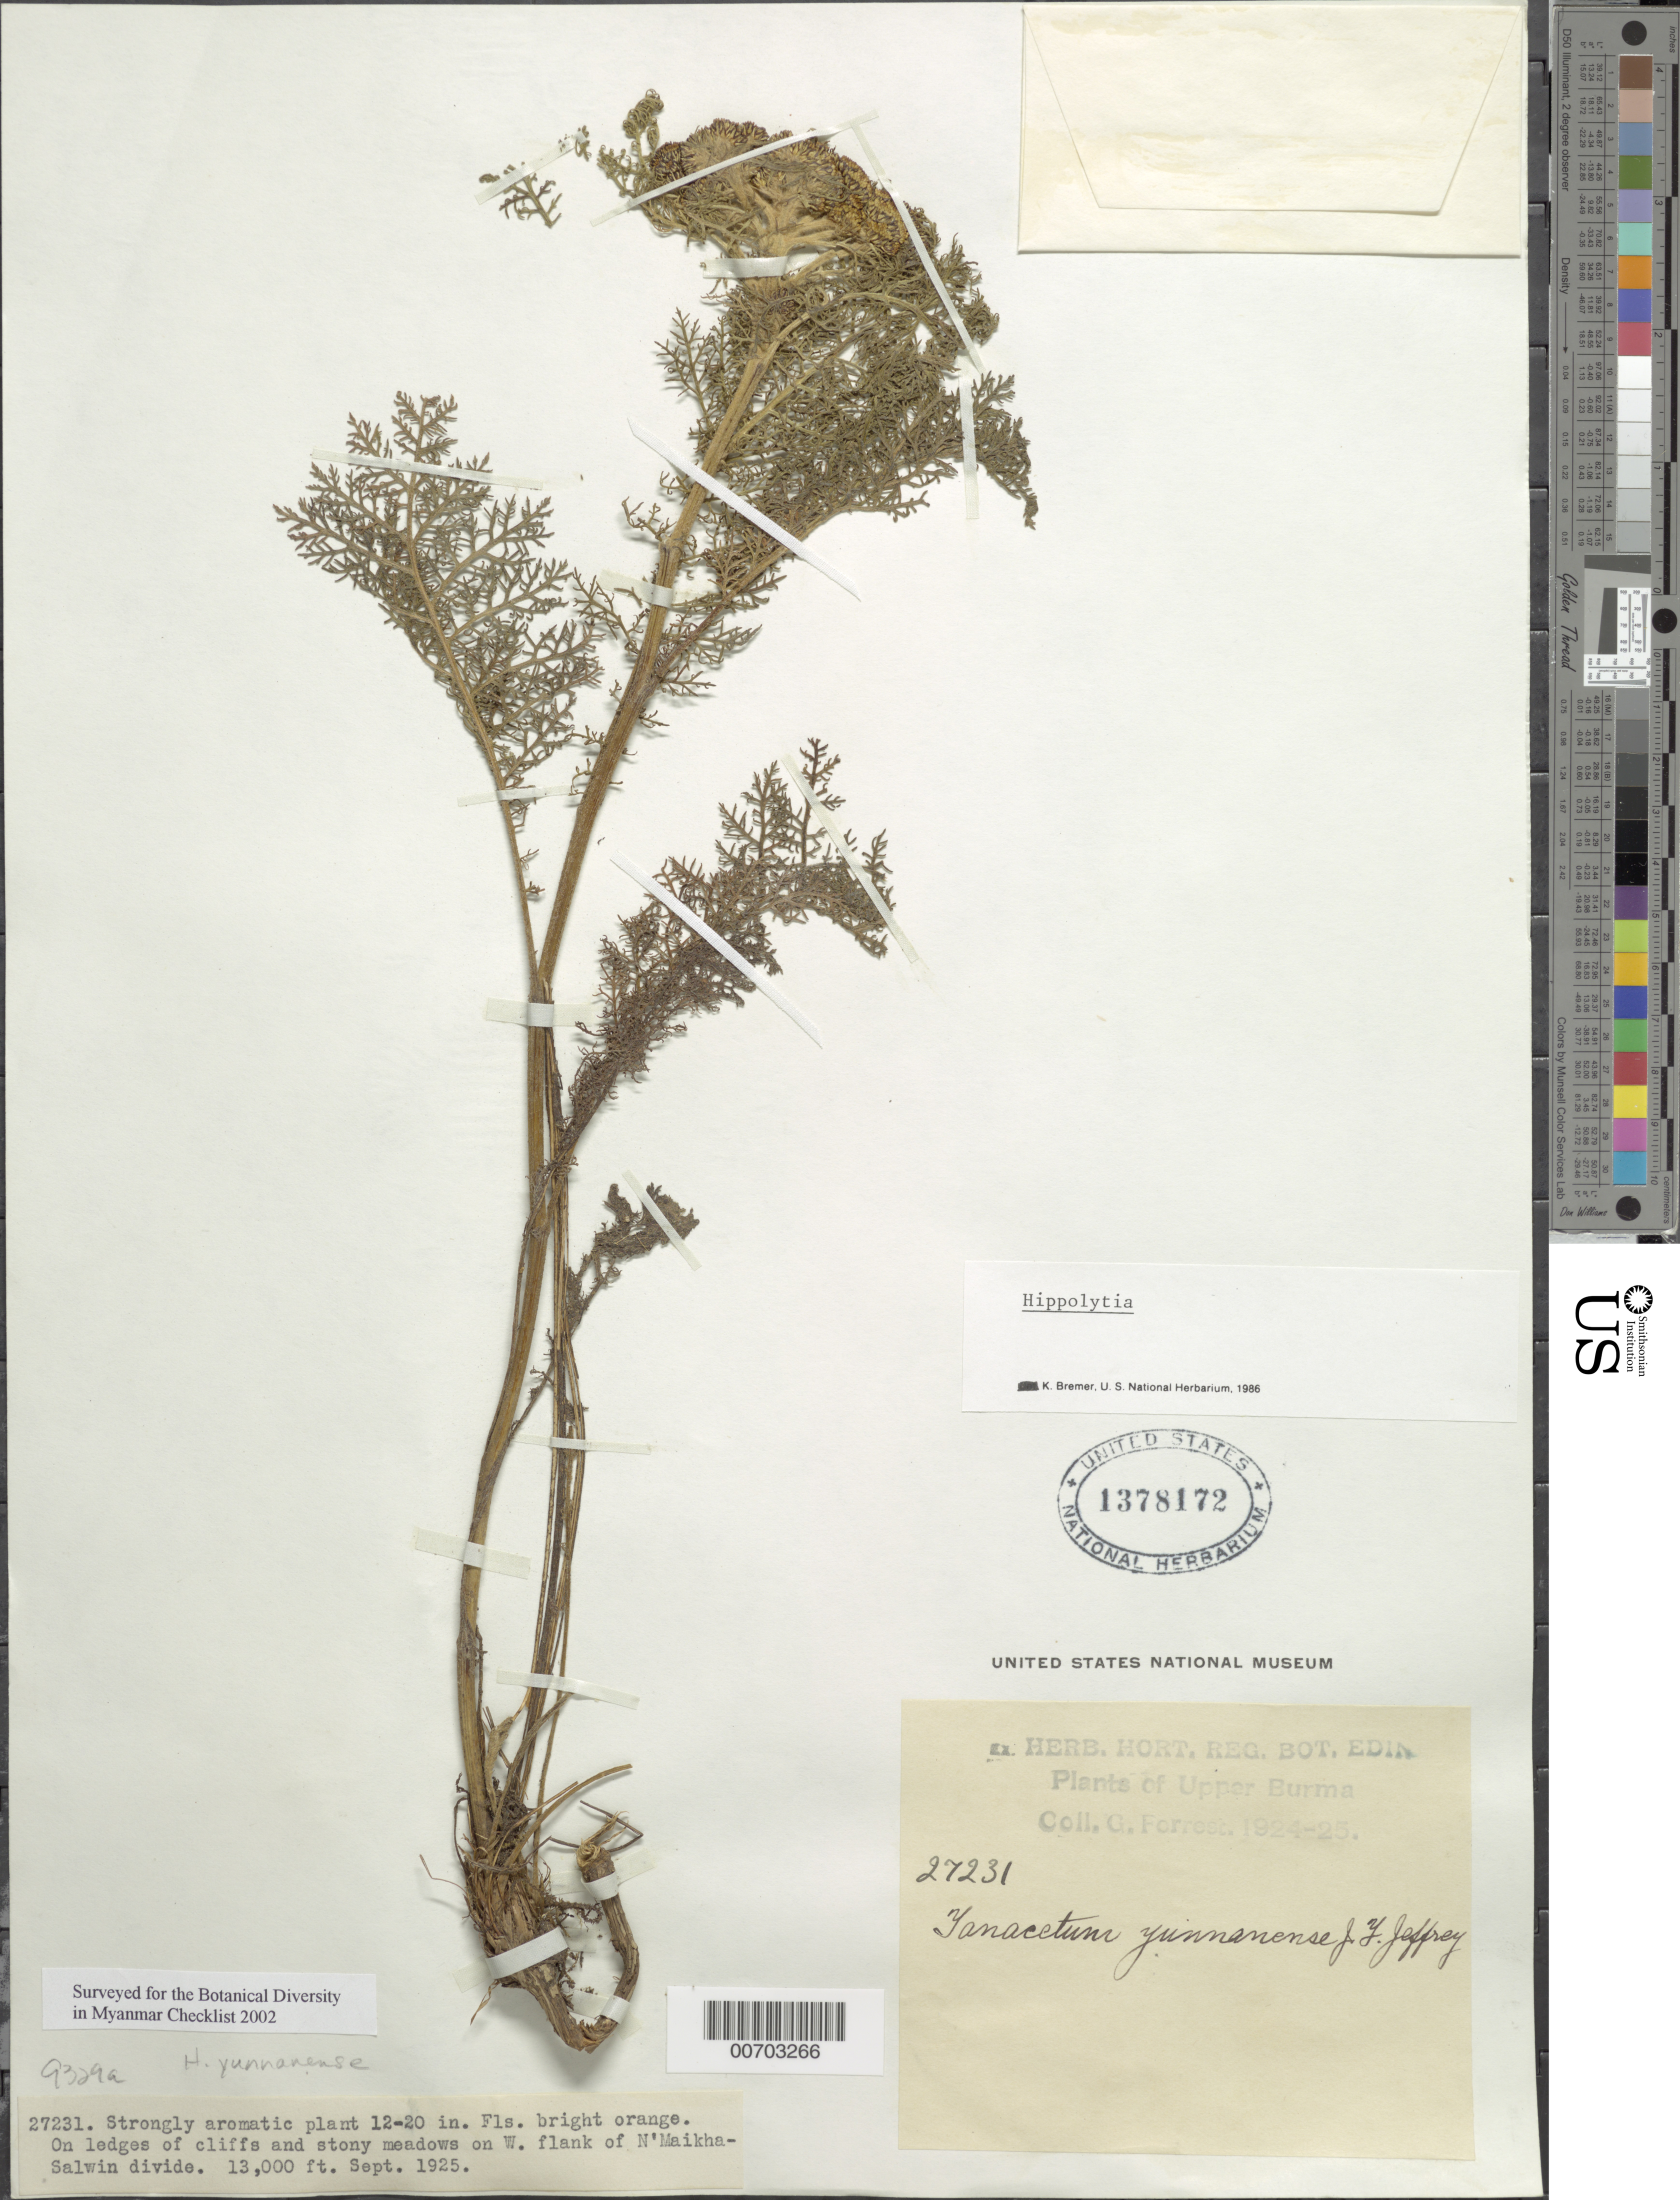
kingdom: Plantae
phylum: Tracheophyta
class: Magnoliopsida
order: Asterales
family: Asteraceae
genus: Hippolytia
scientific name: Hippolytia yunnanensis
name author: (J. Jeffrey) Yu-shih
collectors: G. Forrest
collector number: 27231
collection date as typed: Sep 1925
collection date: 1925-09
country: Myanmar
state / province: Kachin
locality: N'Maikha-Salwin Divide, W flank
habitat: Ledges of cliffs and stony meadows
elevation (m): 3962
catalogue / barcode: US 1378172